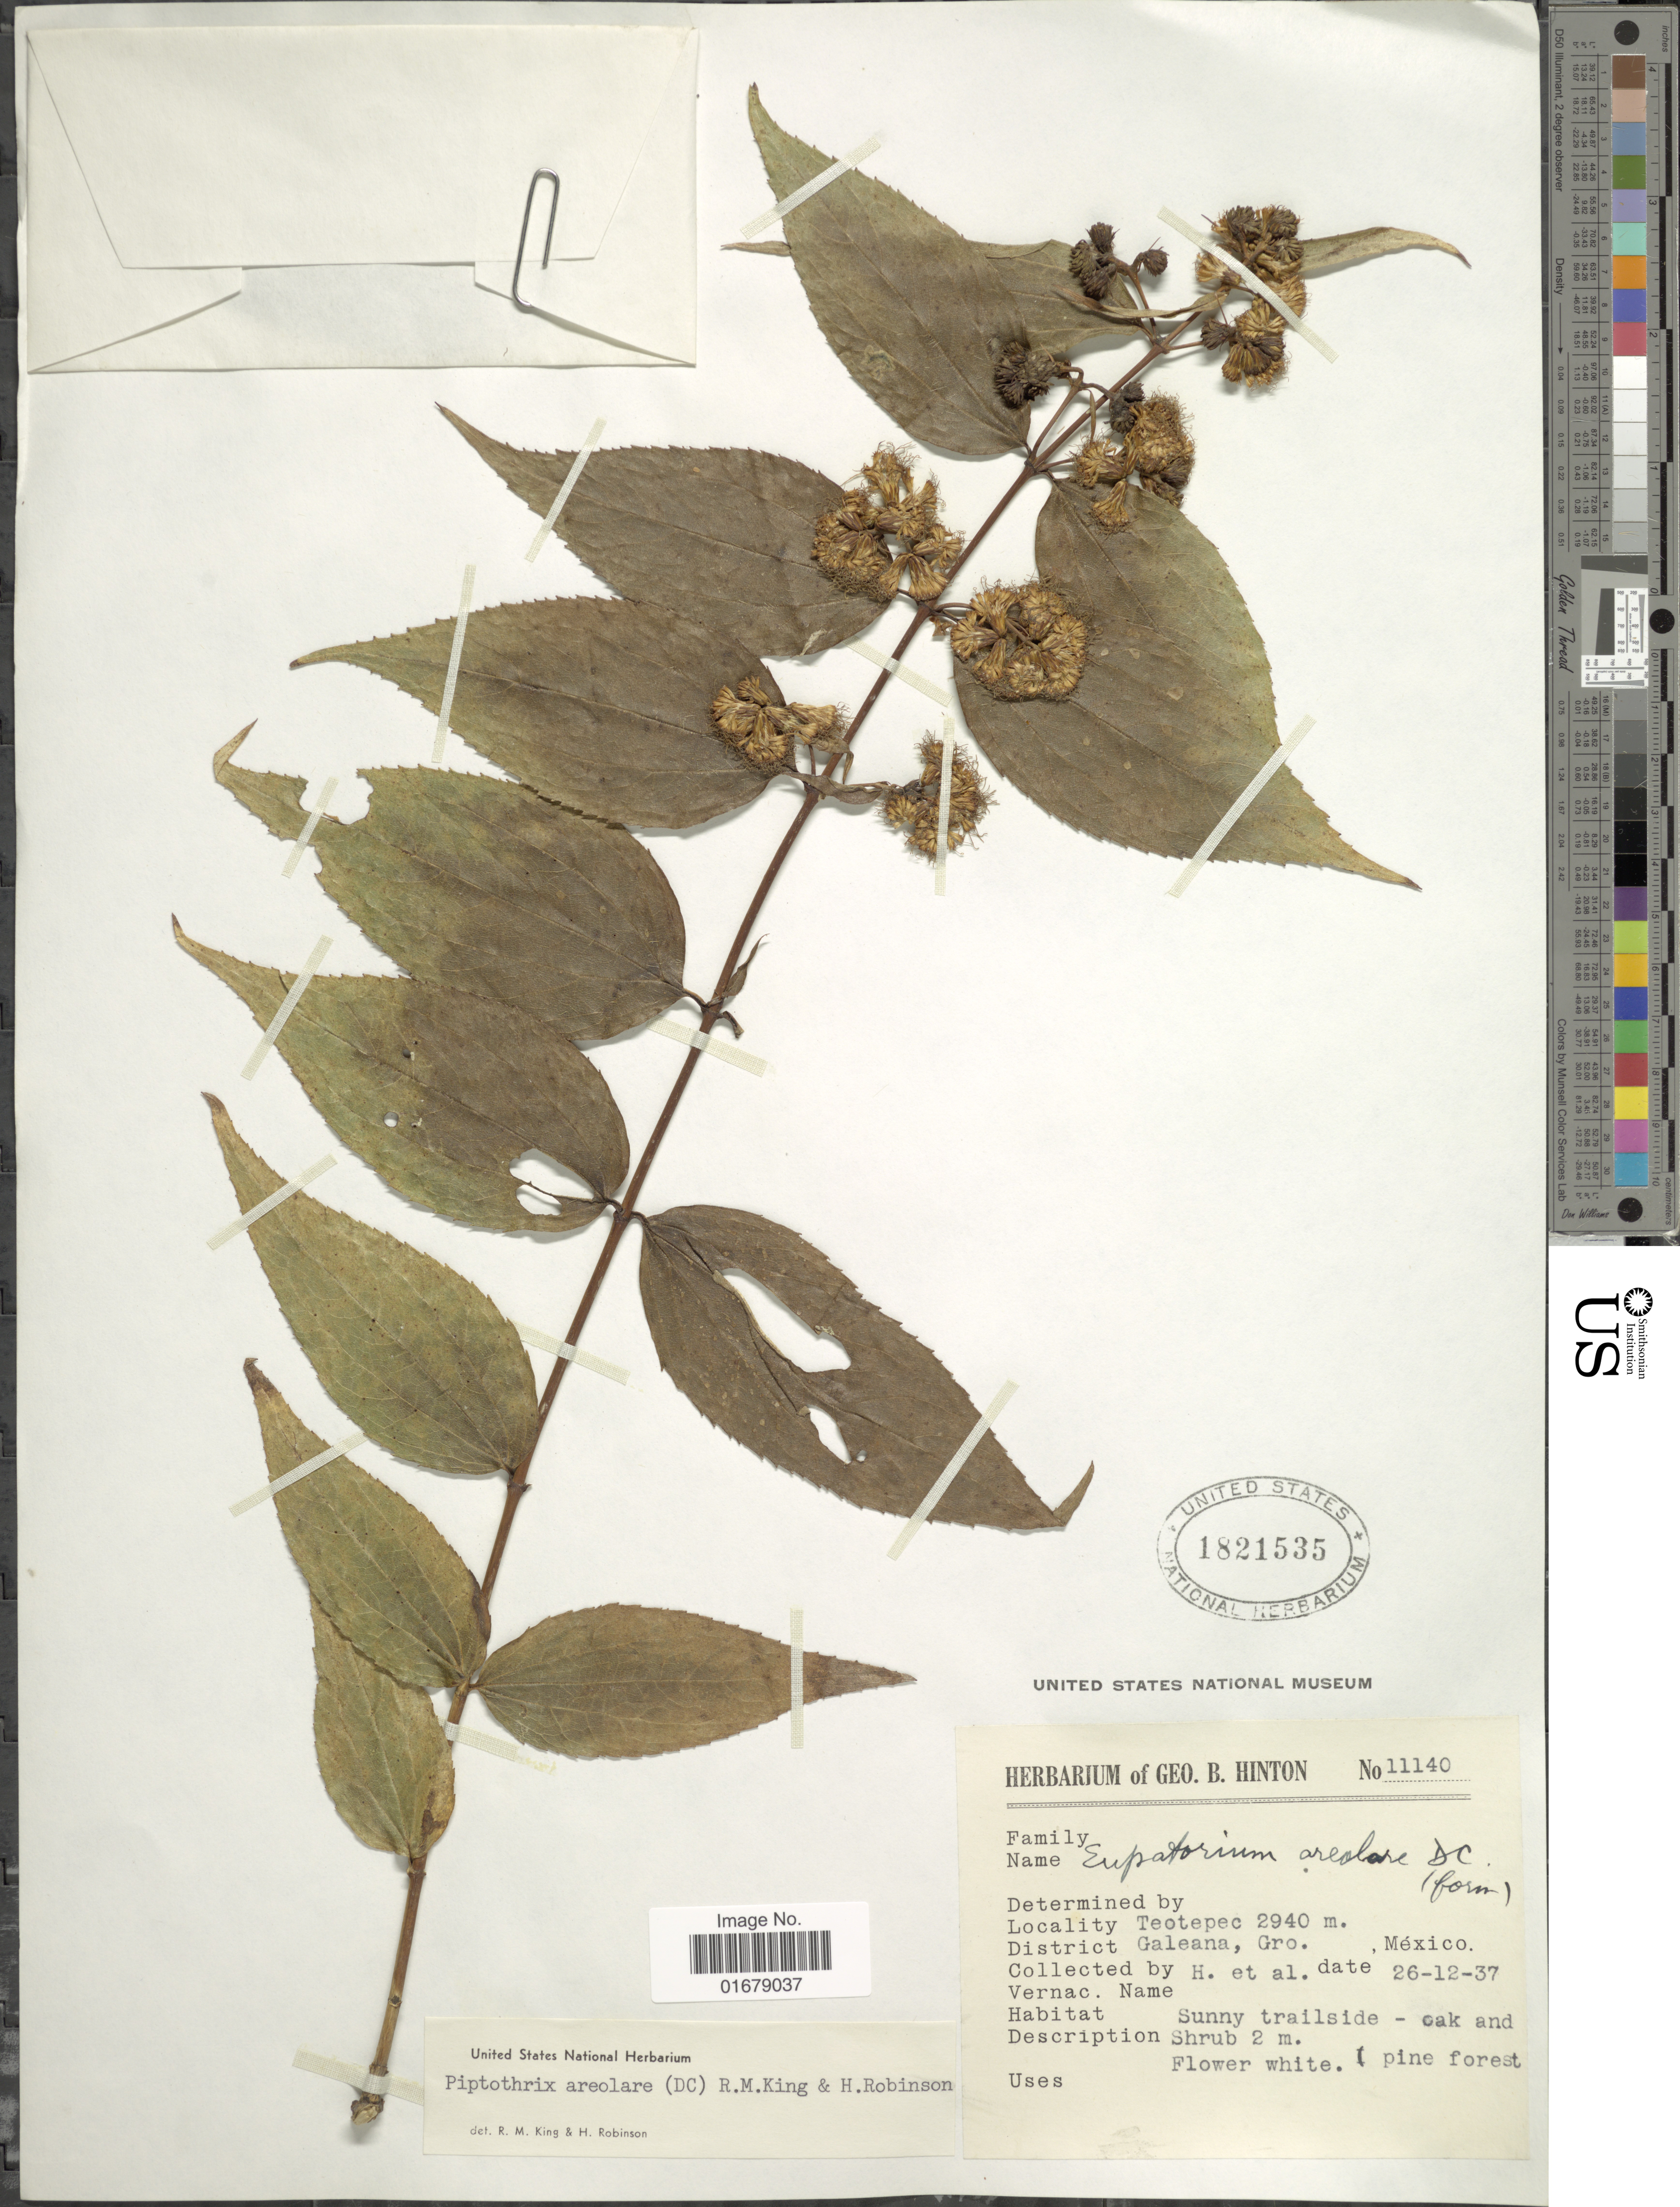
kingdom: Plantae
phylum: Tracheophyta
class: Magnoliopsida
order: Asterales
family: Asteraceae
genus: Piptothrix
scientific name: Piptothrix areolaris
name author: (DC.) R.M. King & H. Rob.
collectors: G. B. Hinton & et al.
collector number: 11140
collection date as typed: Transcribed d/m/y: 26/12/37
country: Mexico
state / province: Guerrero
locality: Teotepec, District Galeana, Gro. Mexico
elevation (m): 2940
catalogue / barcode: US 1821535